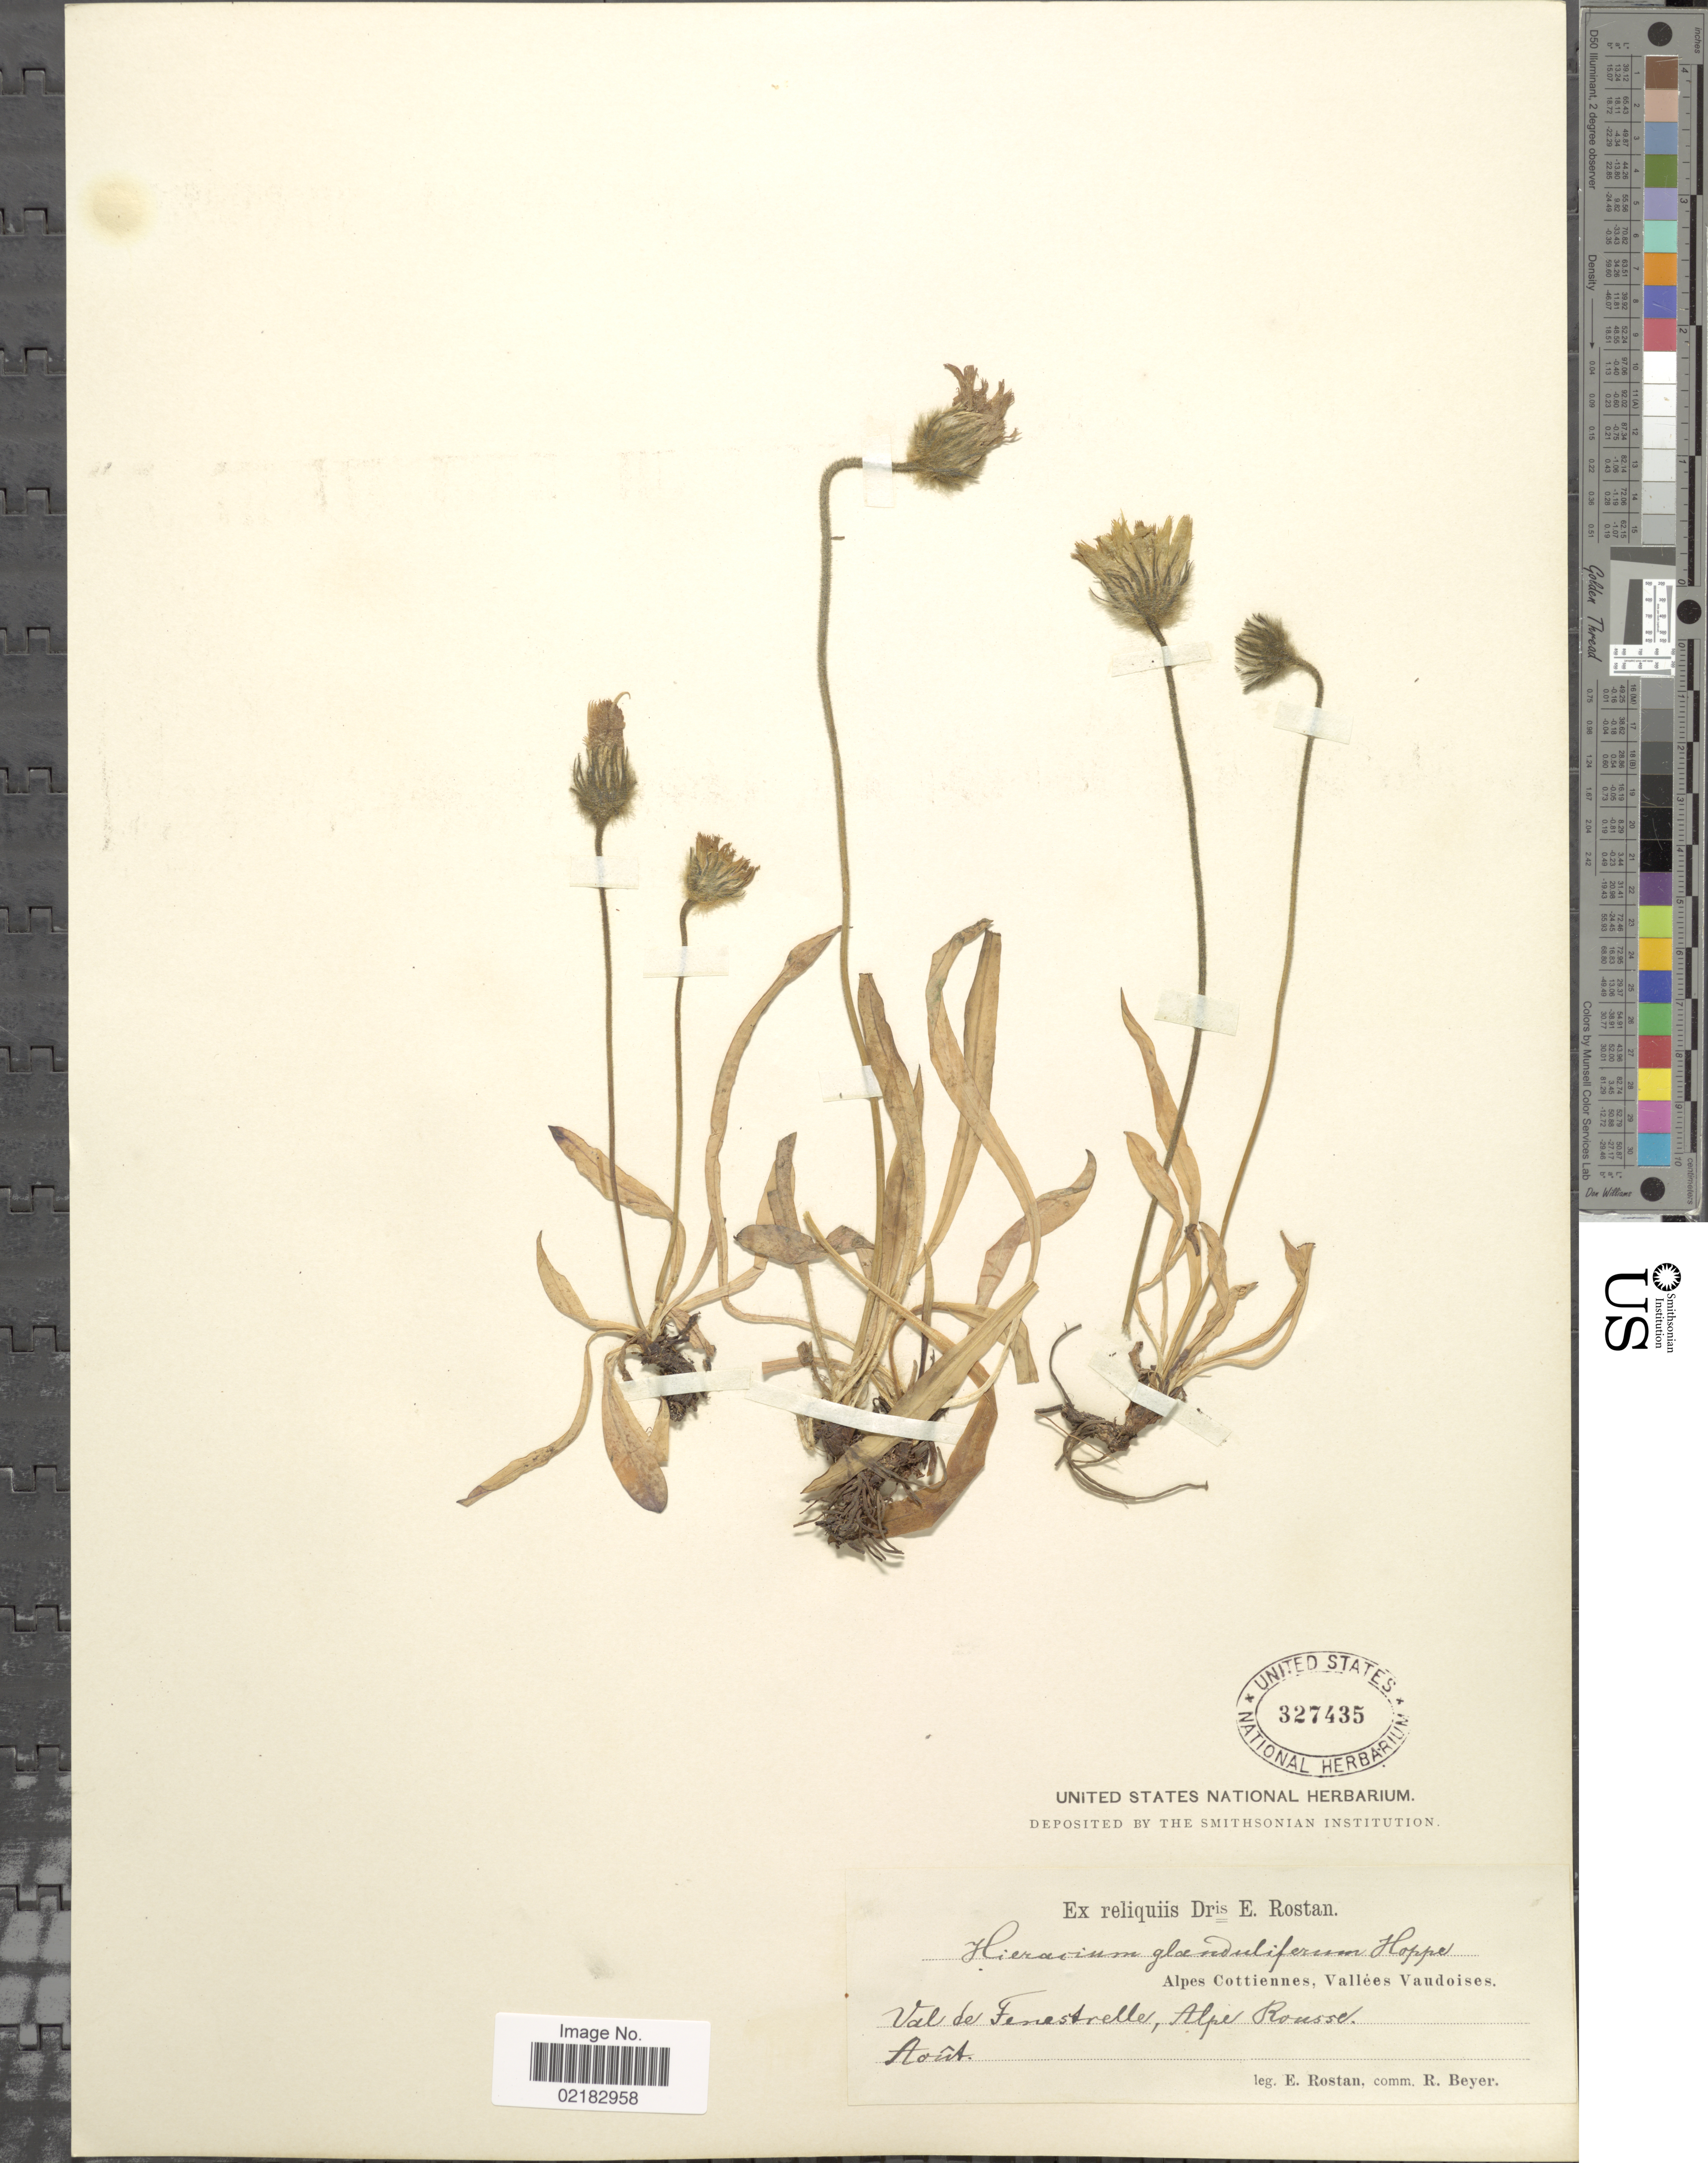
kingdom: Plantae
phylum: Tracheophyta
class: Magnoliopsida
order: Asterales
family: Asteraceae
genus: Hieracium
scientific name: Hieracium piliferum subsp. glanduliferum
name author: (Hoppe) Zahn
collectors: E. Rostan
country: France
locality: Alpes Cottiennes, Vallees Vaudoises, Val de Fesnestrelle, Alpe Rousse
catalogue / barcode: US 327435